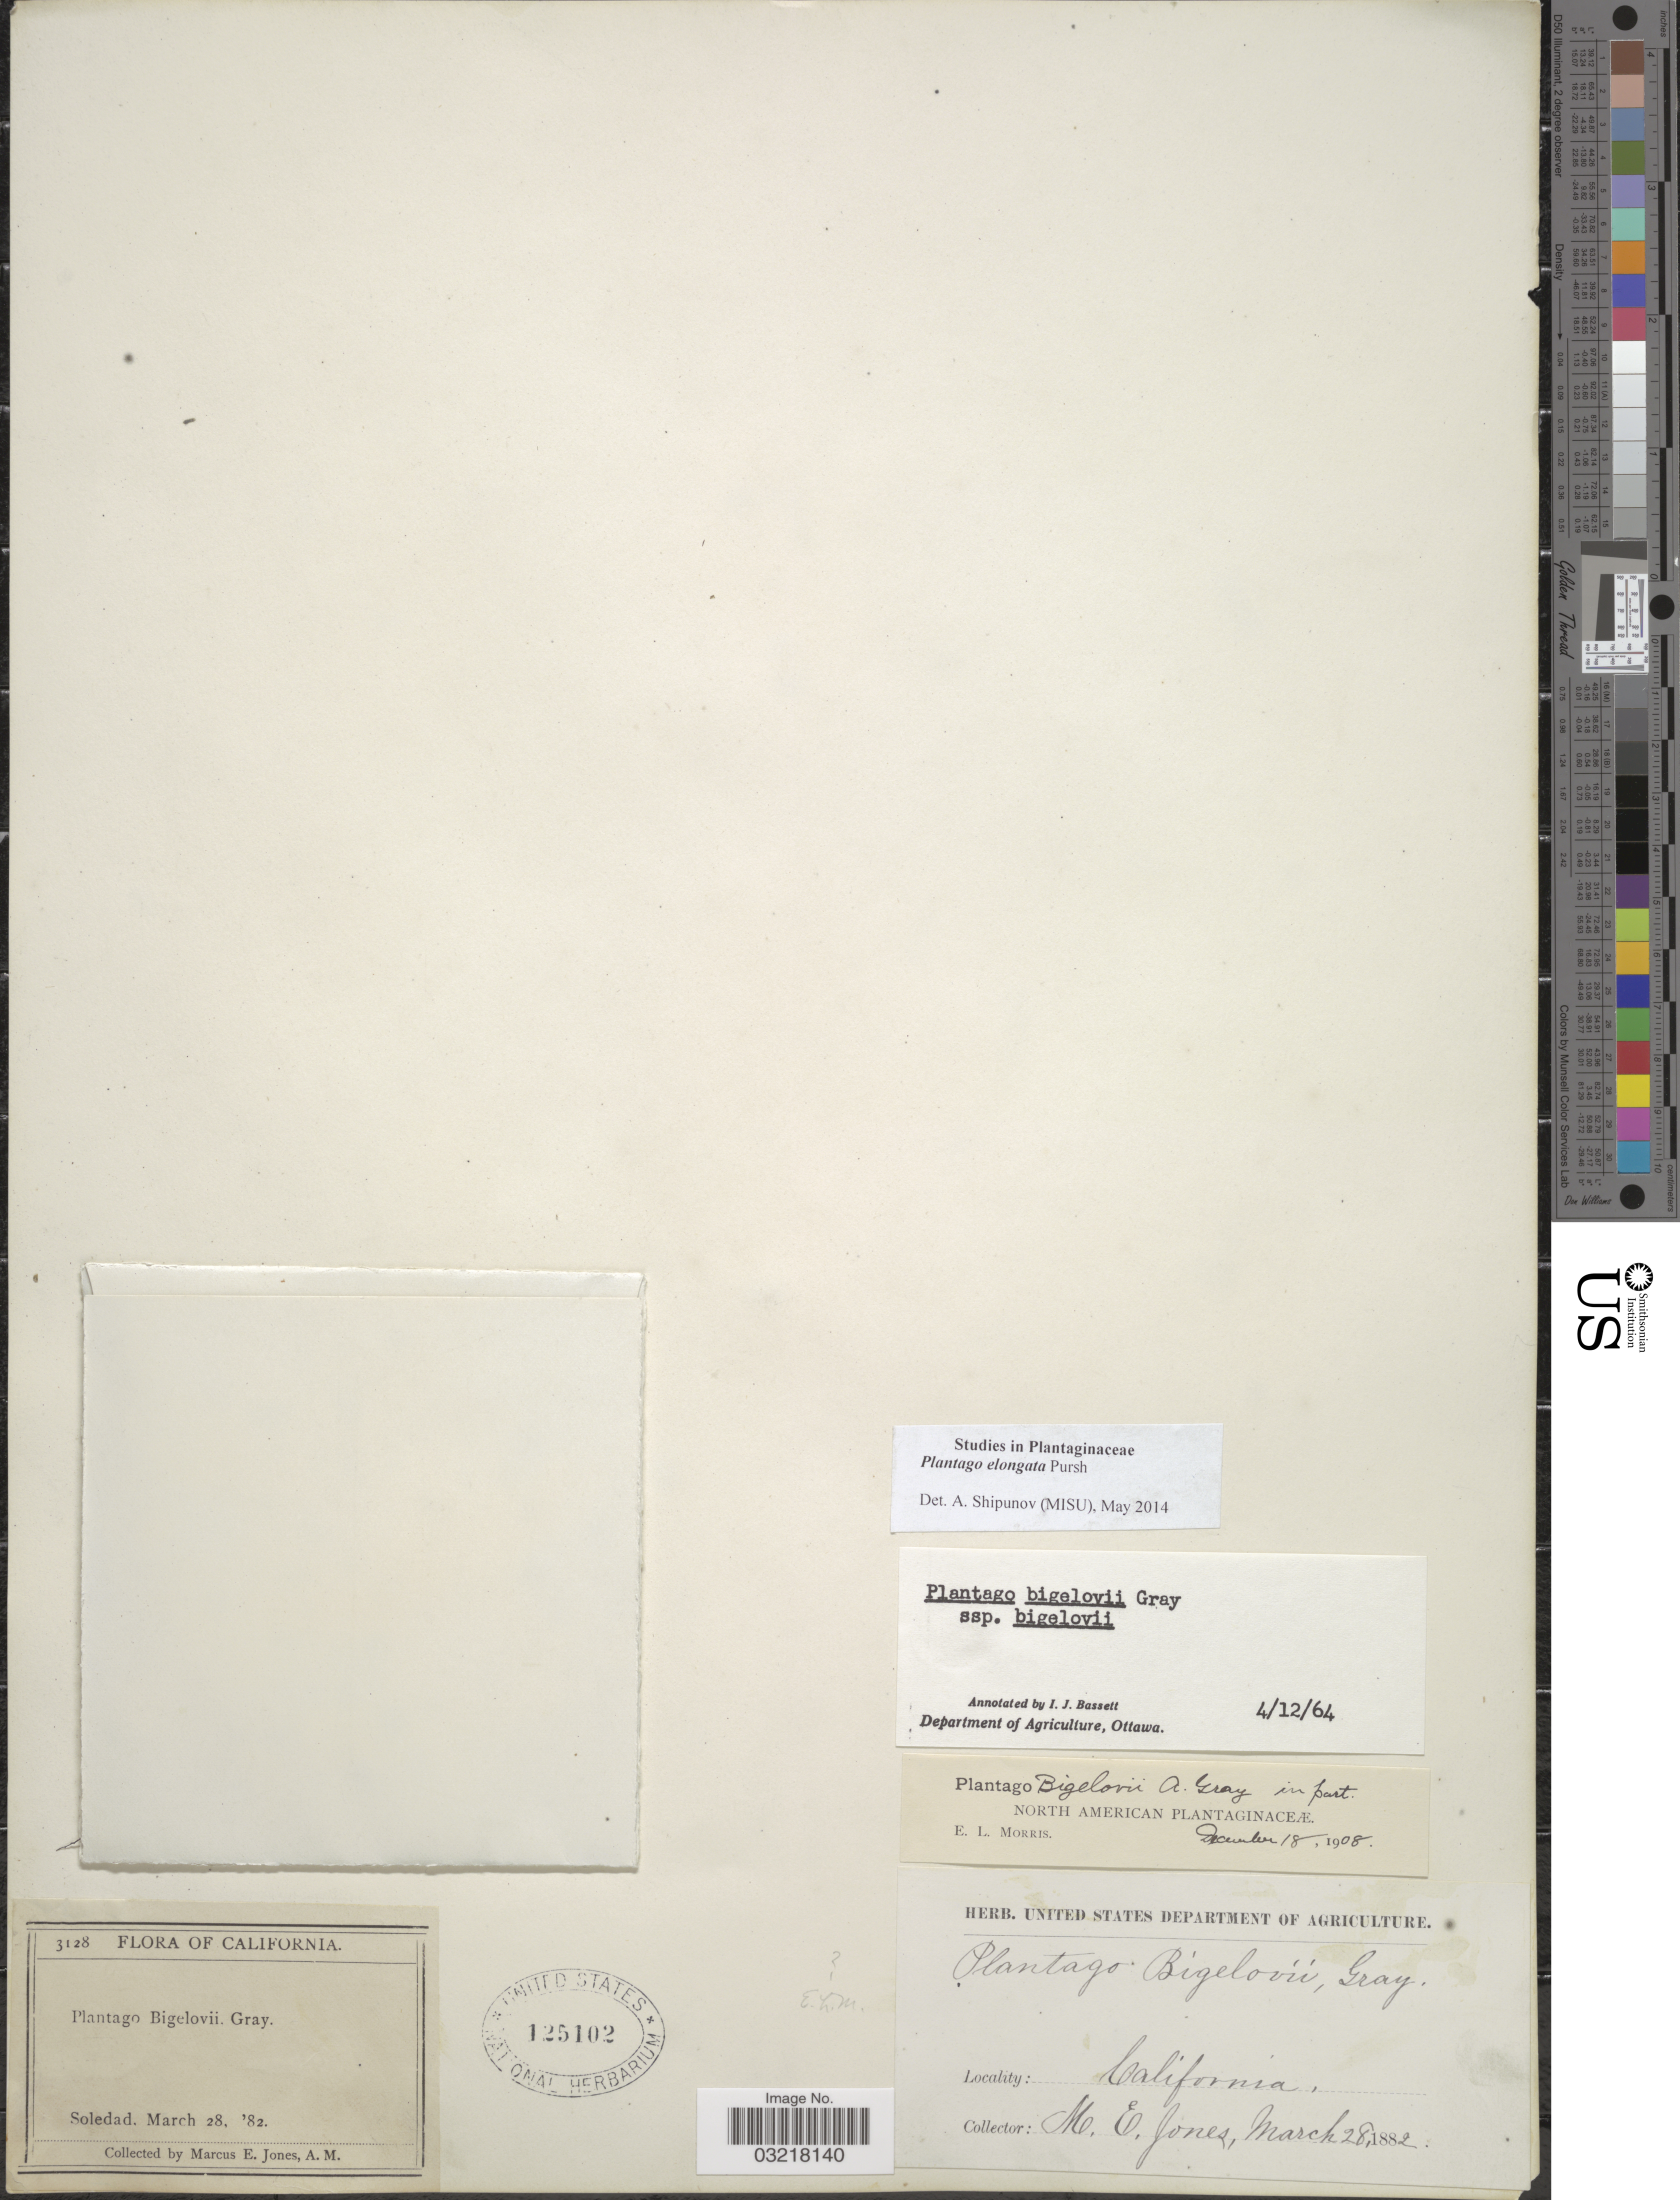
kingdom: Plantae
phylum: Tracheophyta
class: Magnoliopsida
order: Lamiales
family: Plantaginaceae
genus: Plantago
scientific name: Plantago elongata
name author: Pursh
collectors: M. E. Jones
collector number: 3128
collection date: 1882-03-28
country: United States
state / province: California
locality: Soledad.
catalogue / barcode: US 125102